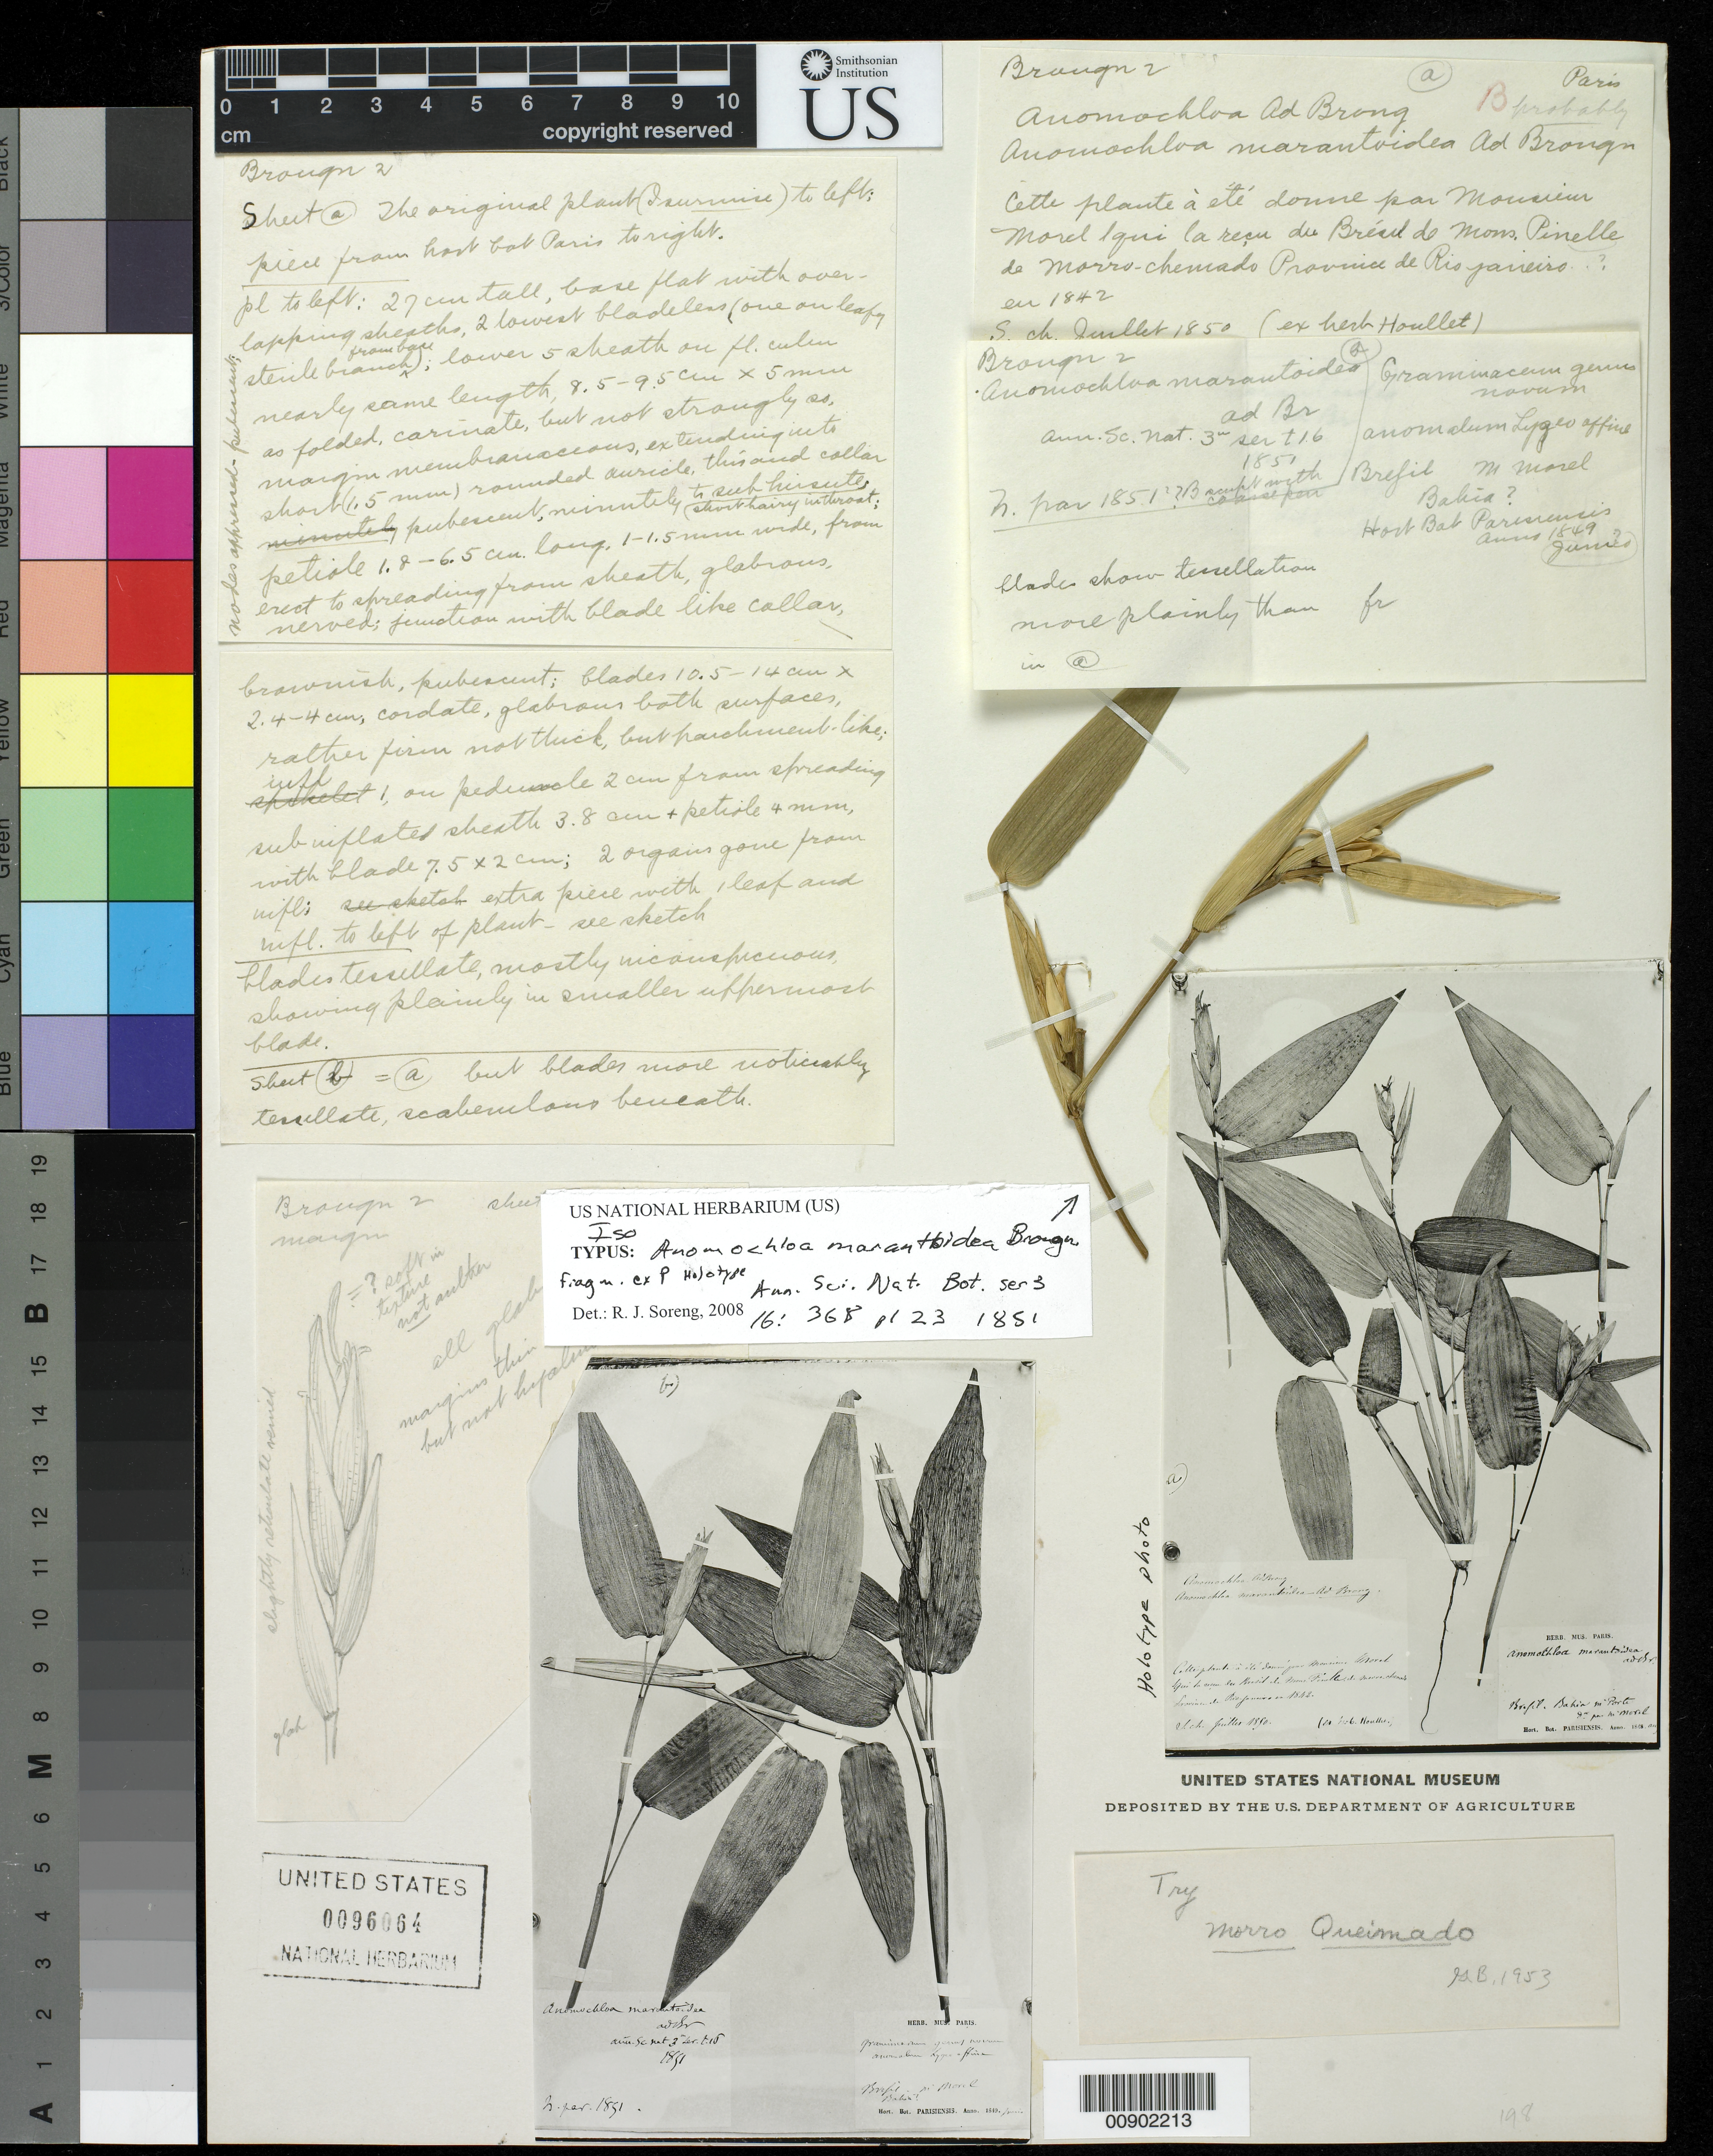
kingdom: Plantae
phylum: Tracheophyta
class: Liliopsida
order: Poales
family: Poaceae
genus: Anomochloa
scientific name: Anomochloa marantoidea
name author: Brongn.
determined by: Soreng, Robert J., Research Associate (BOT), Smithsonian Institution - National Museum of Natural History (UNITED STATES)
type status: Isotype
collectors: F. Morel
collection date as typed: Aug 1848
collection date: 1848-08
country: Brazil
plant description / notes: Sheet mounted with photo & fragmentary material of type specimen ex herb. Paris. Specimen made from cultivated plant?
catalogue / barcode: US 96064